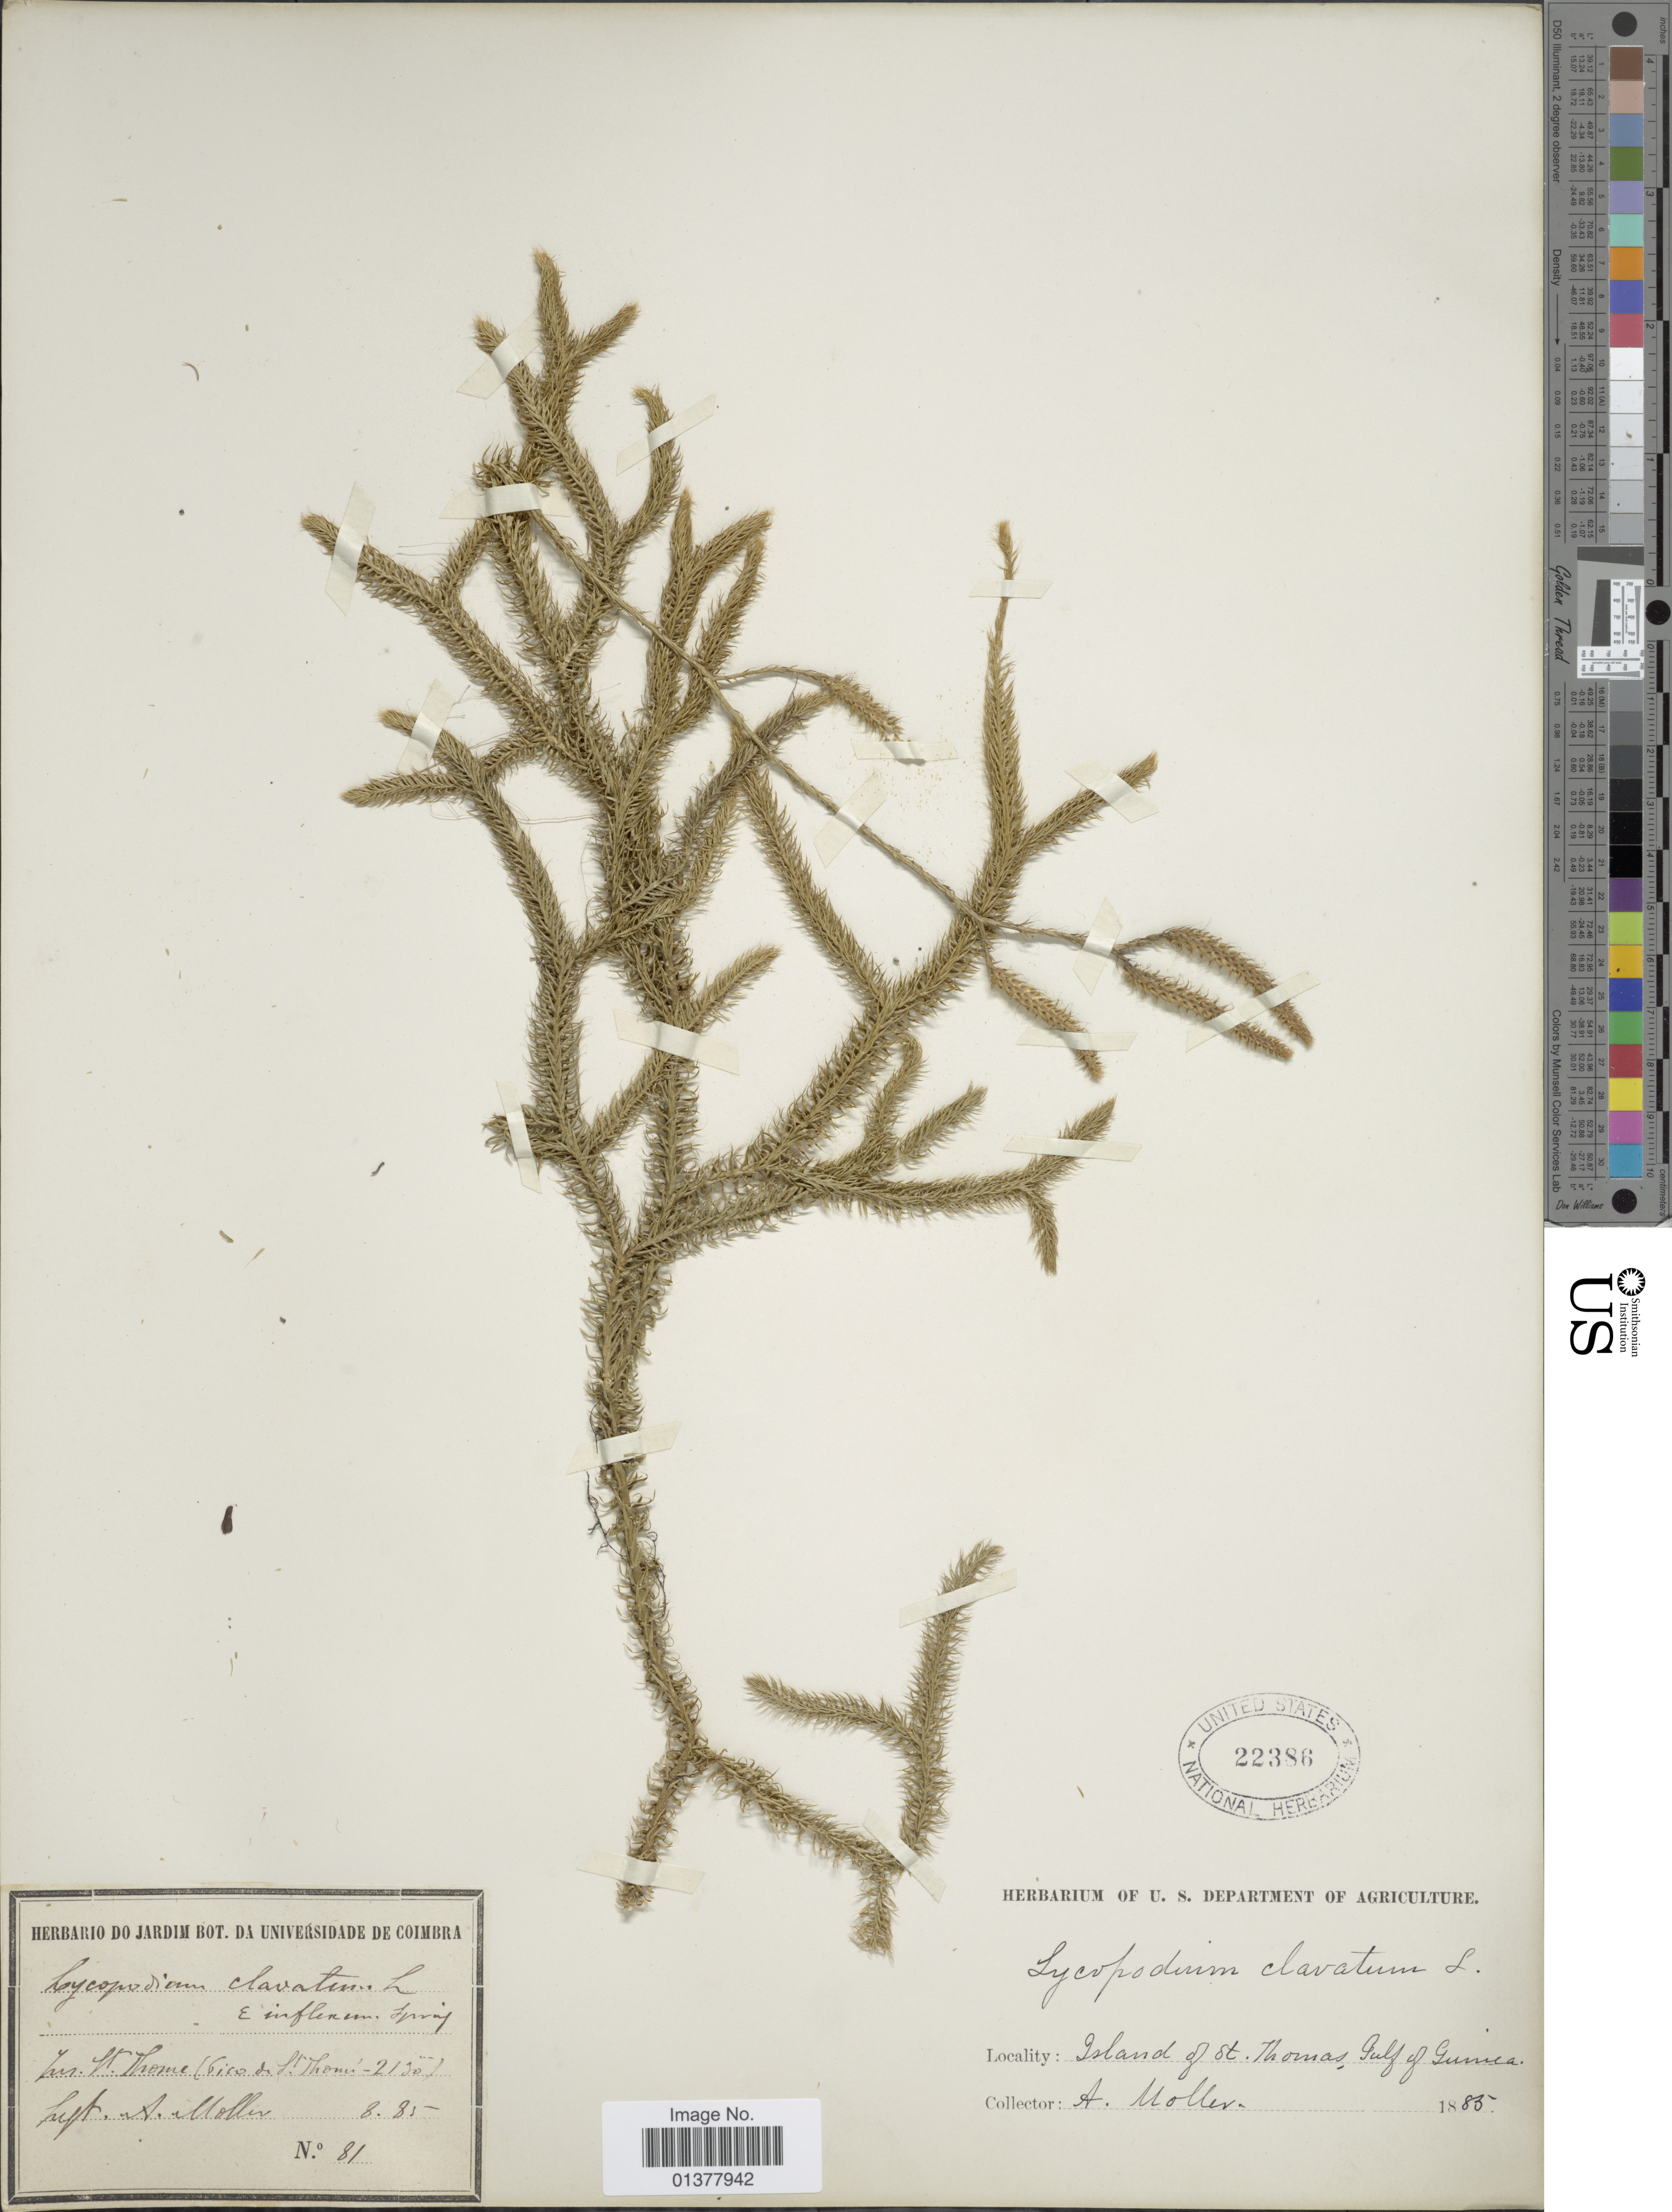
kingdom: Plantae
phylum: Tracheophyta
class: Lycopodiopsida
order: Lycopodiales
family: Lycopodiaceae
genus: Lycopodium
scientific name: Lycopodium clavatum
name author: L.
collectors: A. Moller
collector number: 81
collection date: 1885-08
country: São Tomé and Principe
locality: Island of St. Thomas, Gulf of Guinea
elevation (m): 2130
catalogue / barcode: US 22386